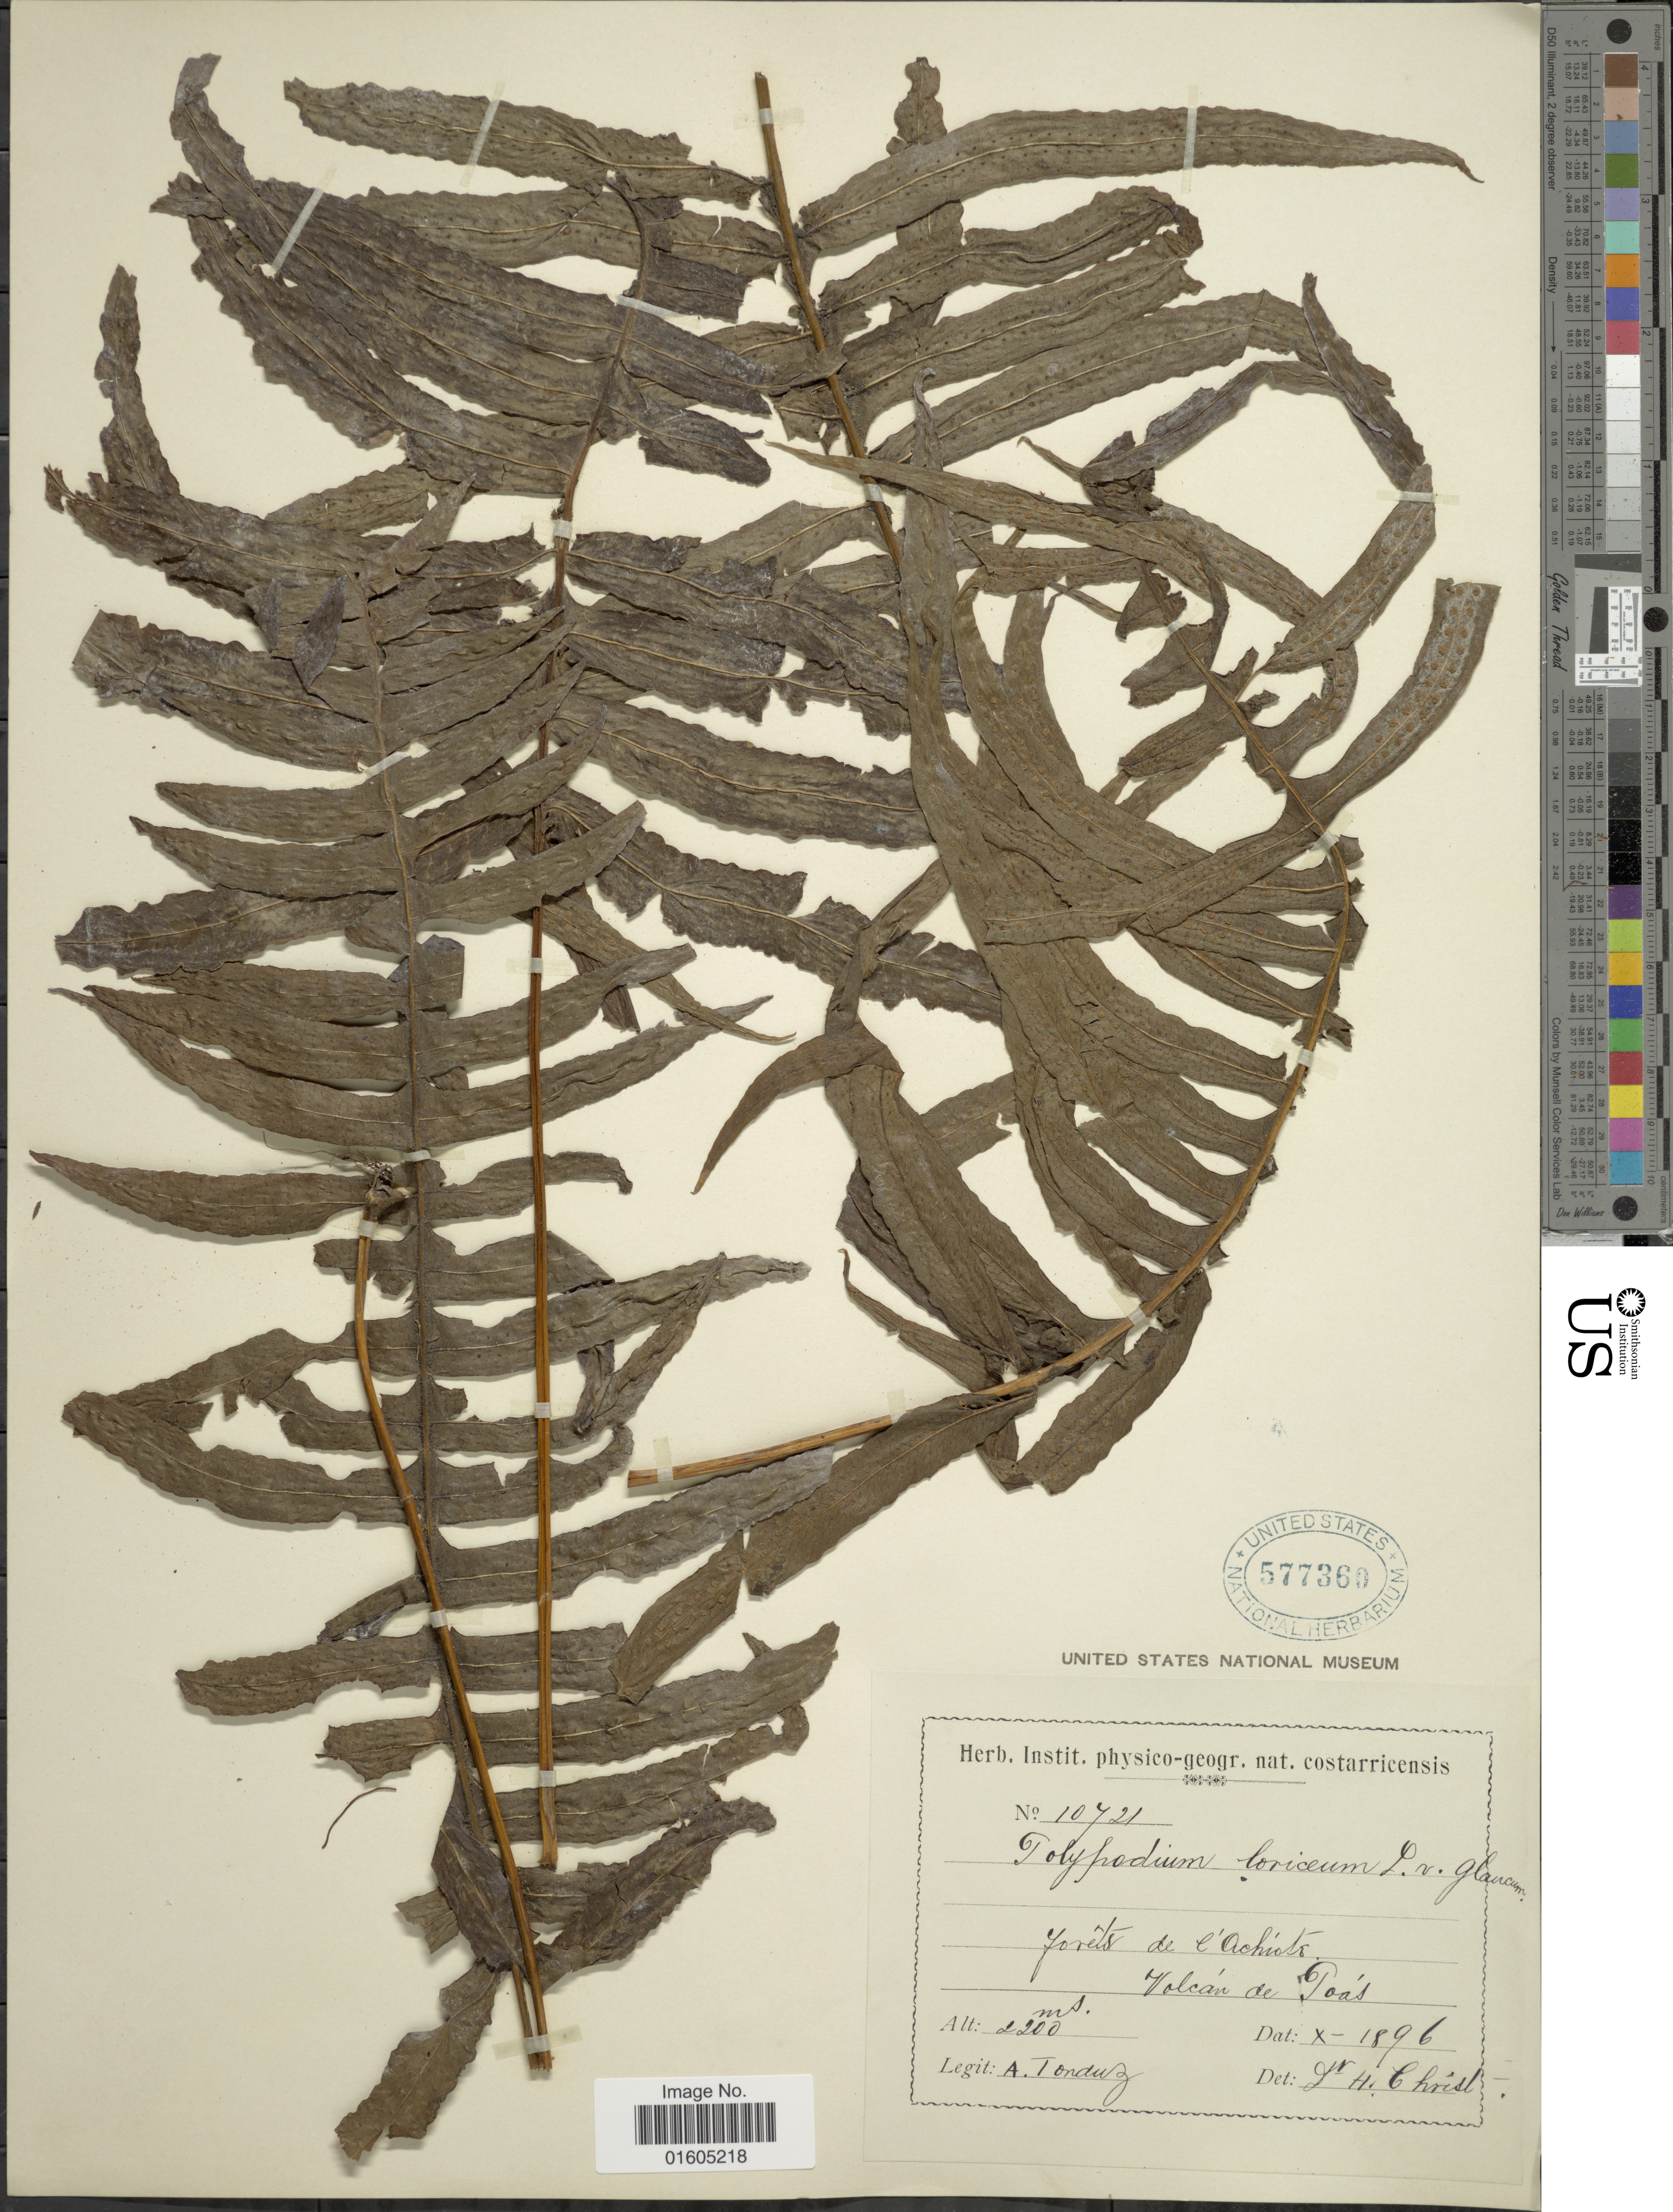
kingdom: Plantae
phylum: Tracheophyta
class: Polypodiopsida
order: Polypodiales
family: Polypodiaceae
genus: Serpocaulon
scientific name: Serpocaulon loriceum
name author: (L.) A.R. Sm.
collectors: A. Tonduz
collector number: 10721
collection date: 1896-10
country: Costa Rica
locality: Costarricensis. Forets de l'Achiote. Volcan de Poas.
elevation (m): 2200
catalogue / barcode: US 577363